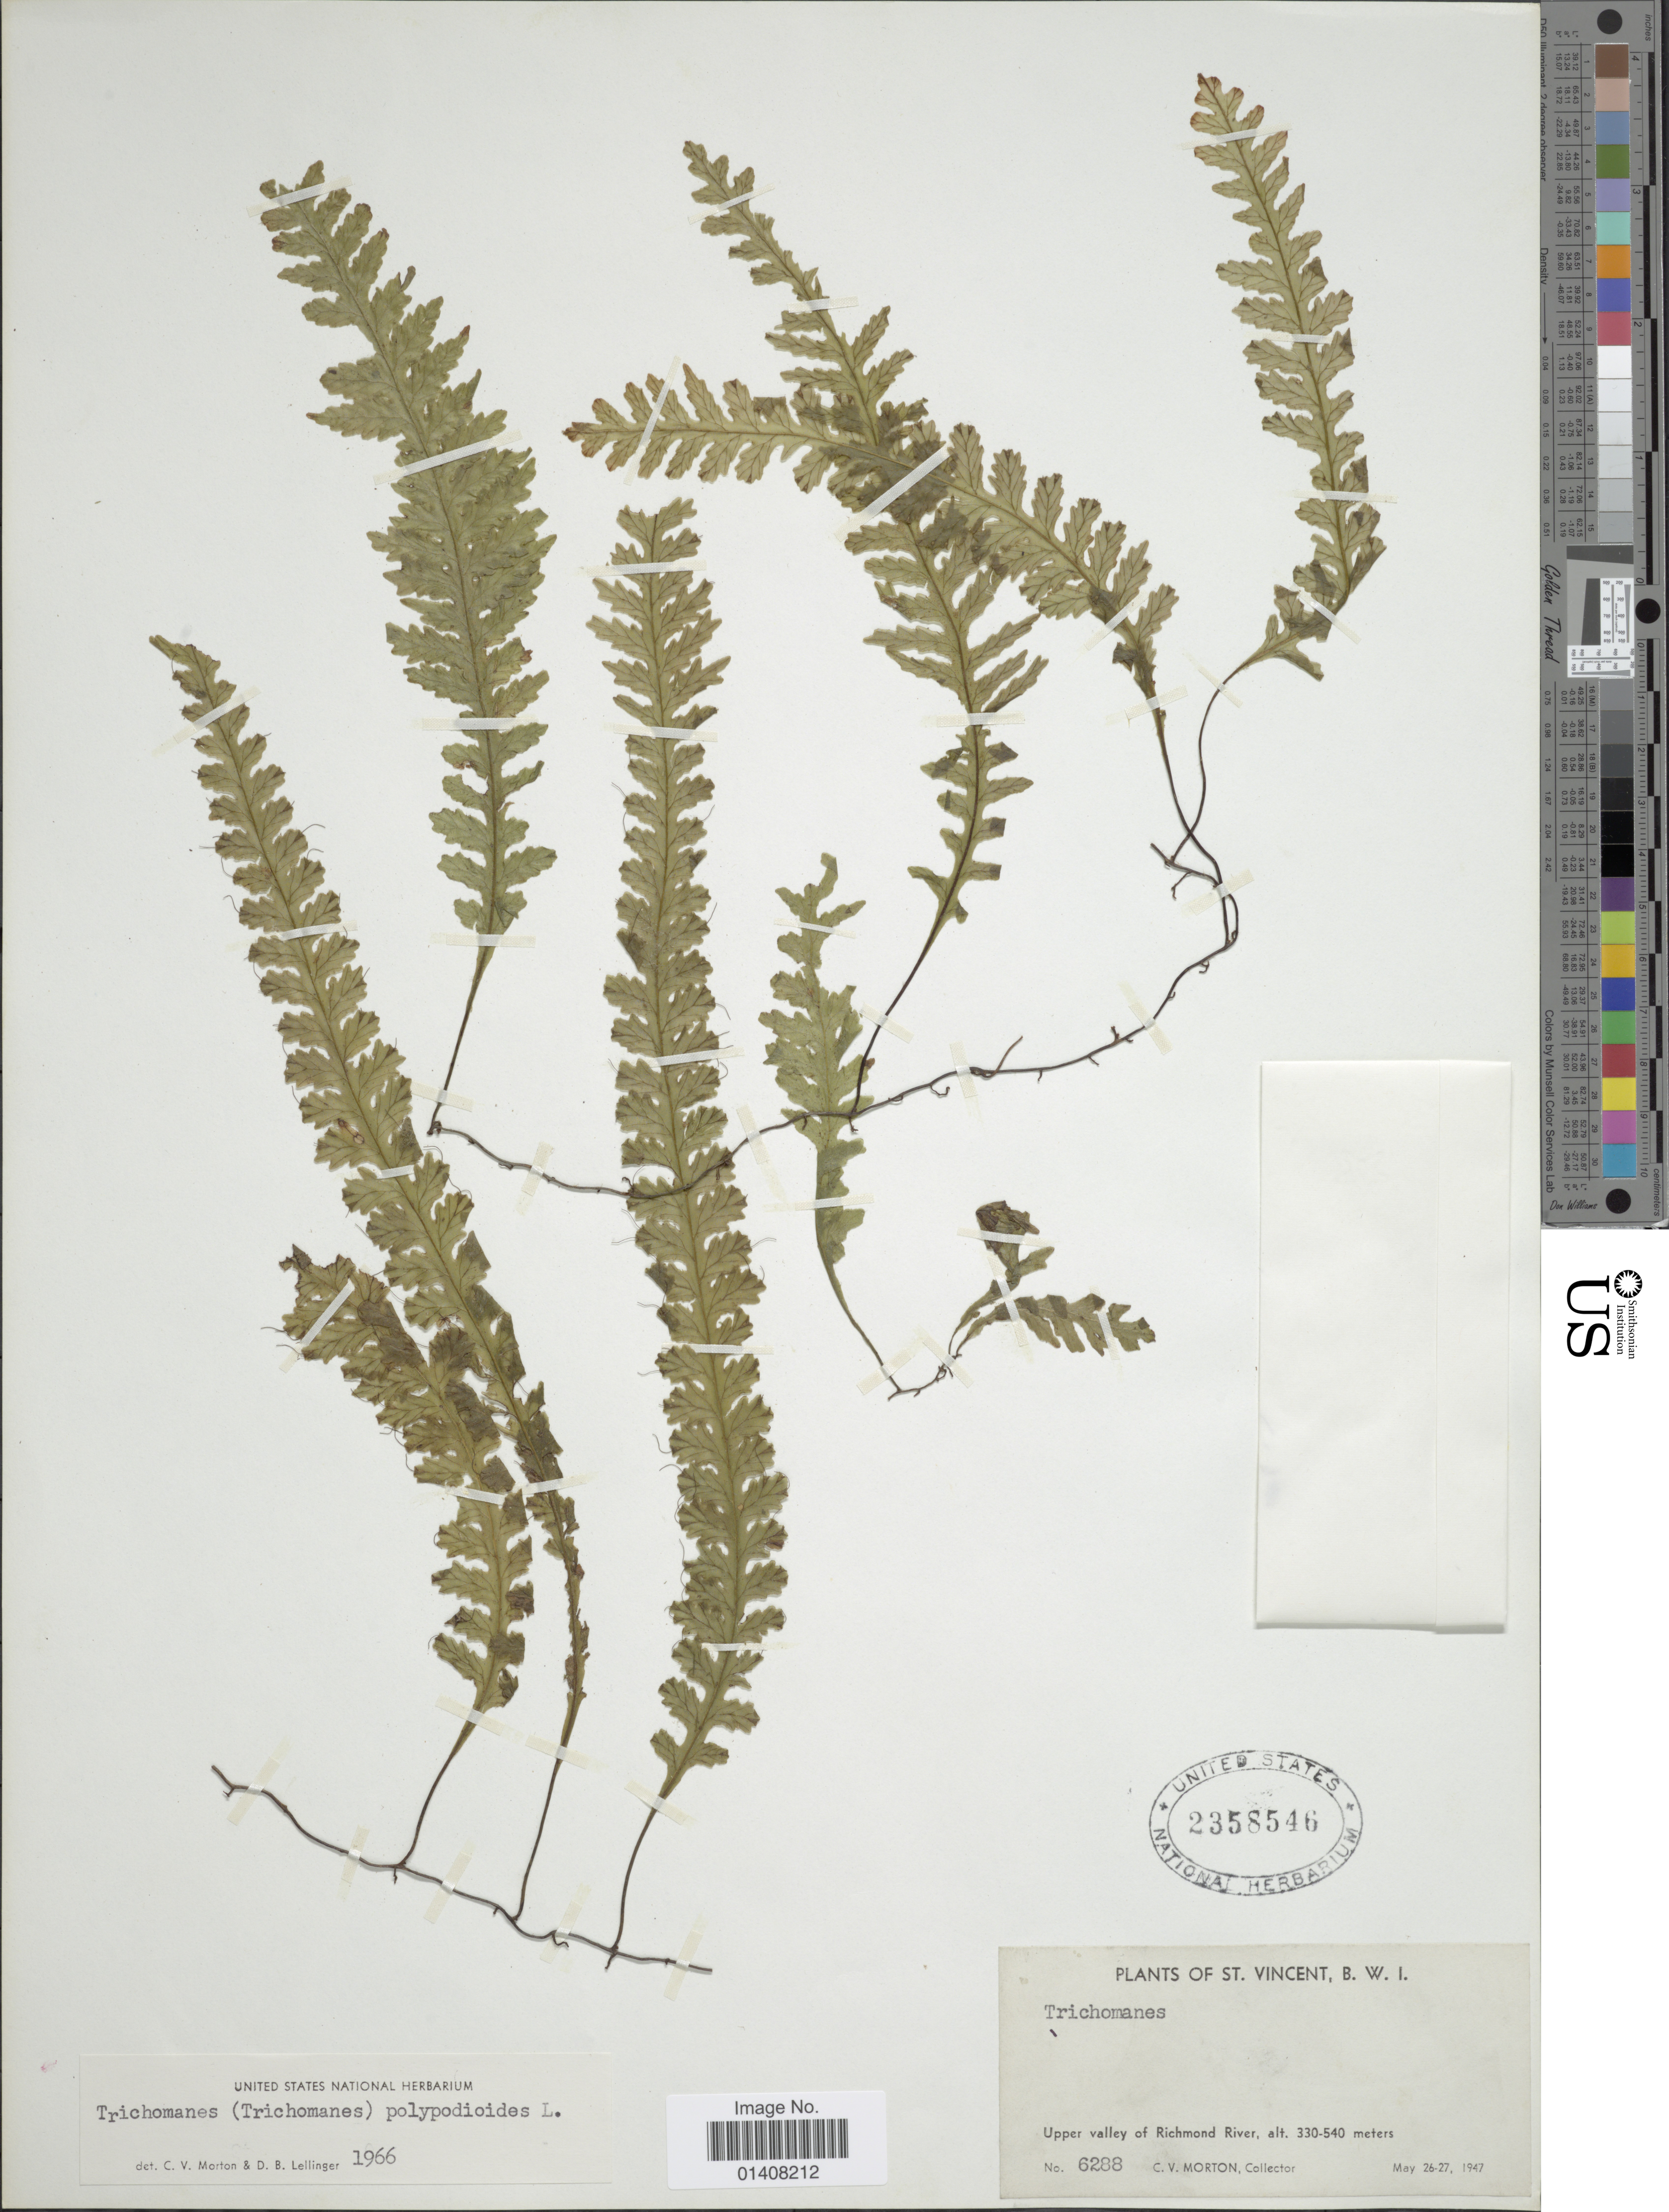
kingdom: Plantae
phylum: Tracheophyta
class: Polypodiopsida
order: Hymenophyllales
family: Hymenophyllaceae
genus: Trichomanes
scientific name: Trichomanes polypodioides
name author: L.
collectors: C. V. Morton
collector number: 6288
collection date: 1947-05-26/1947-05-27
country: St. Vincent - Grenadines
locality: St. Vincent, B.W.I., Upper valley of Richmond River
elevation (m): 330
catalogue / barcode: US 2358546